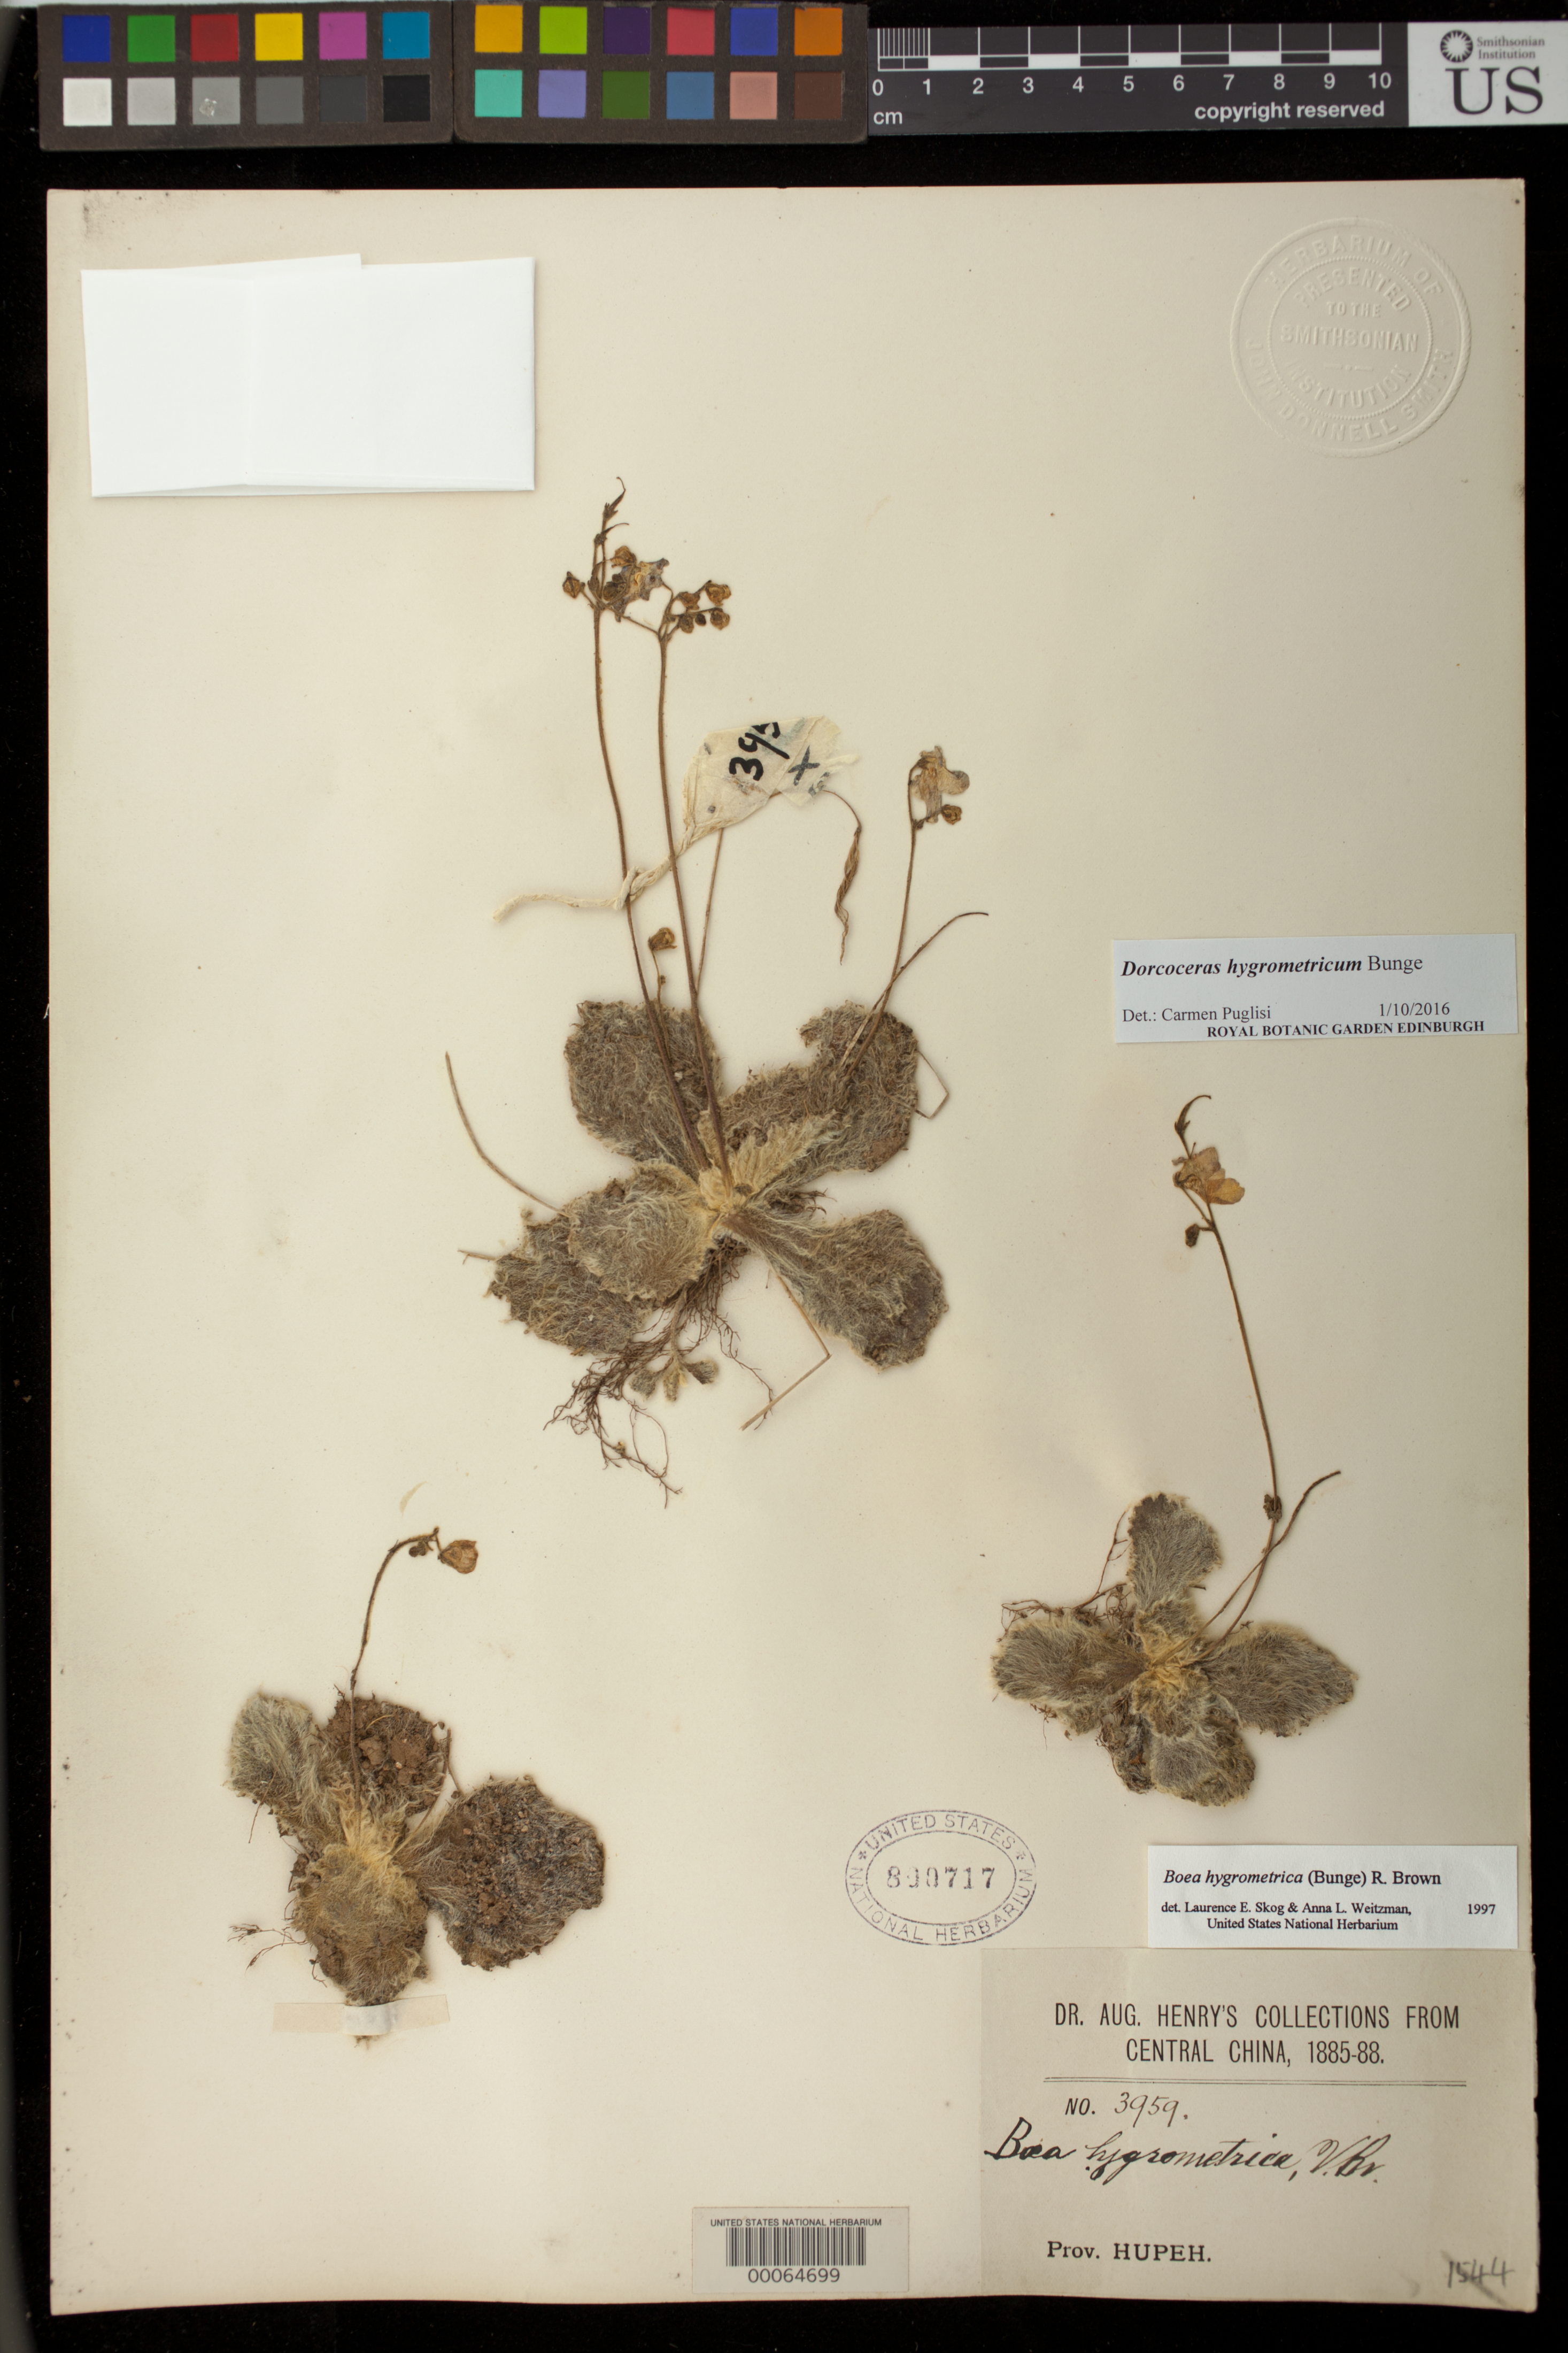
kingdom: Plantae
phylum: Tracheophyta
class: Magnoliopsida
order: Lamiales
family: Gesneriaceae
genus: Dorcoceras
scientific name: Dorcoceras hygrometricum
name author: Bunge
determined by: Puglisi, Carmen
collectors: A. Henry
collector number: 3959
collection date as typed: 1885-1888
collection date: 1885/1888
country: China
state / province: Hubei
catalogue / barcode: US 890717